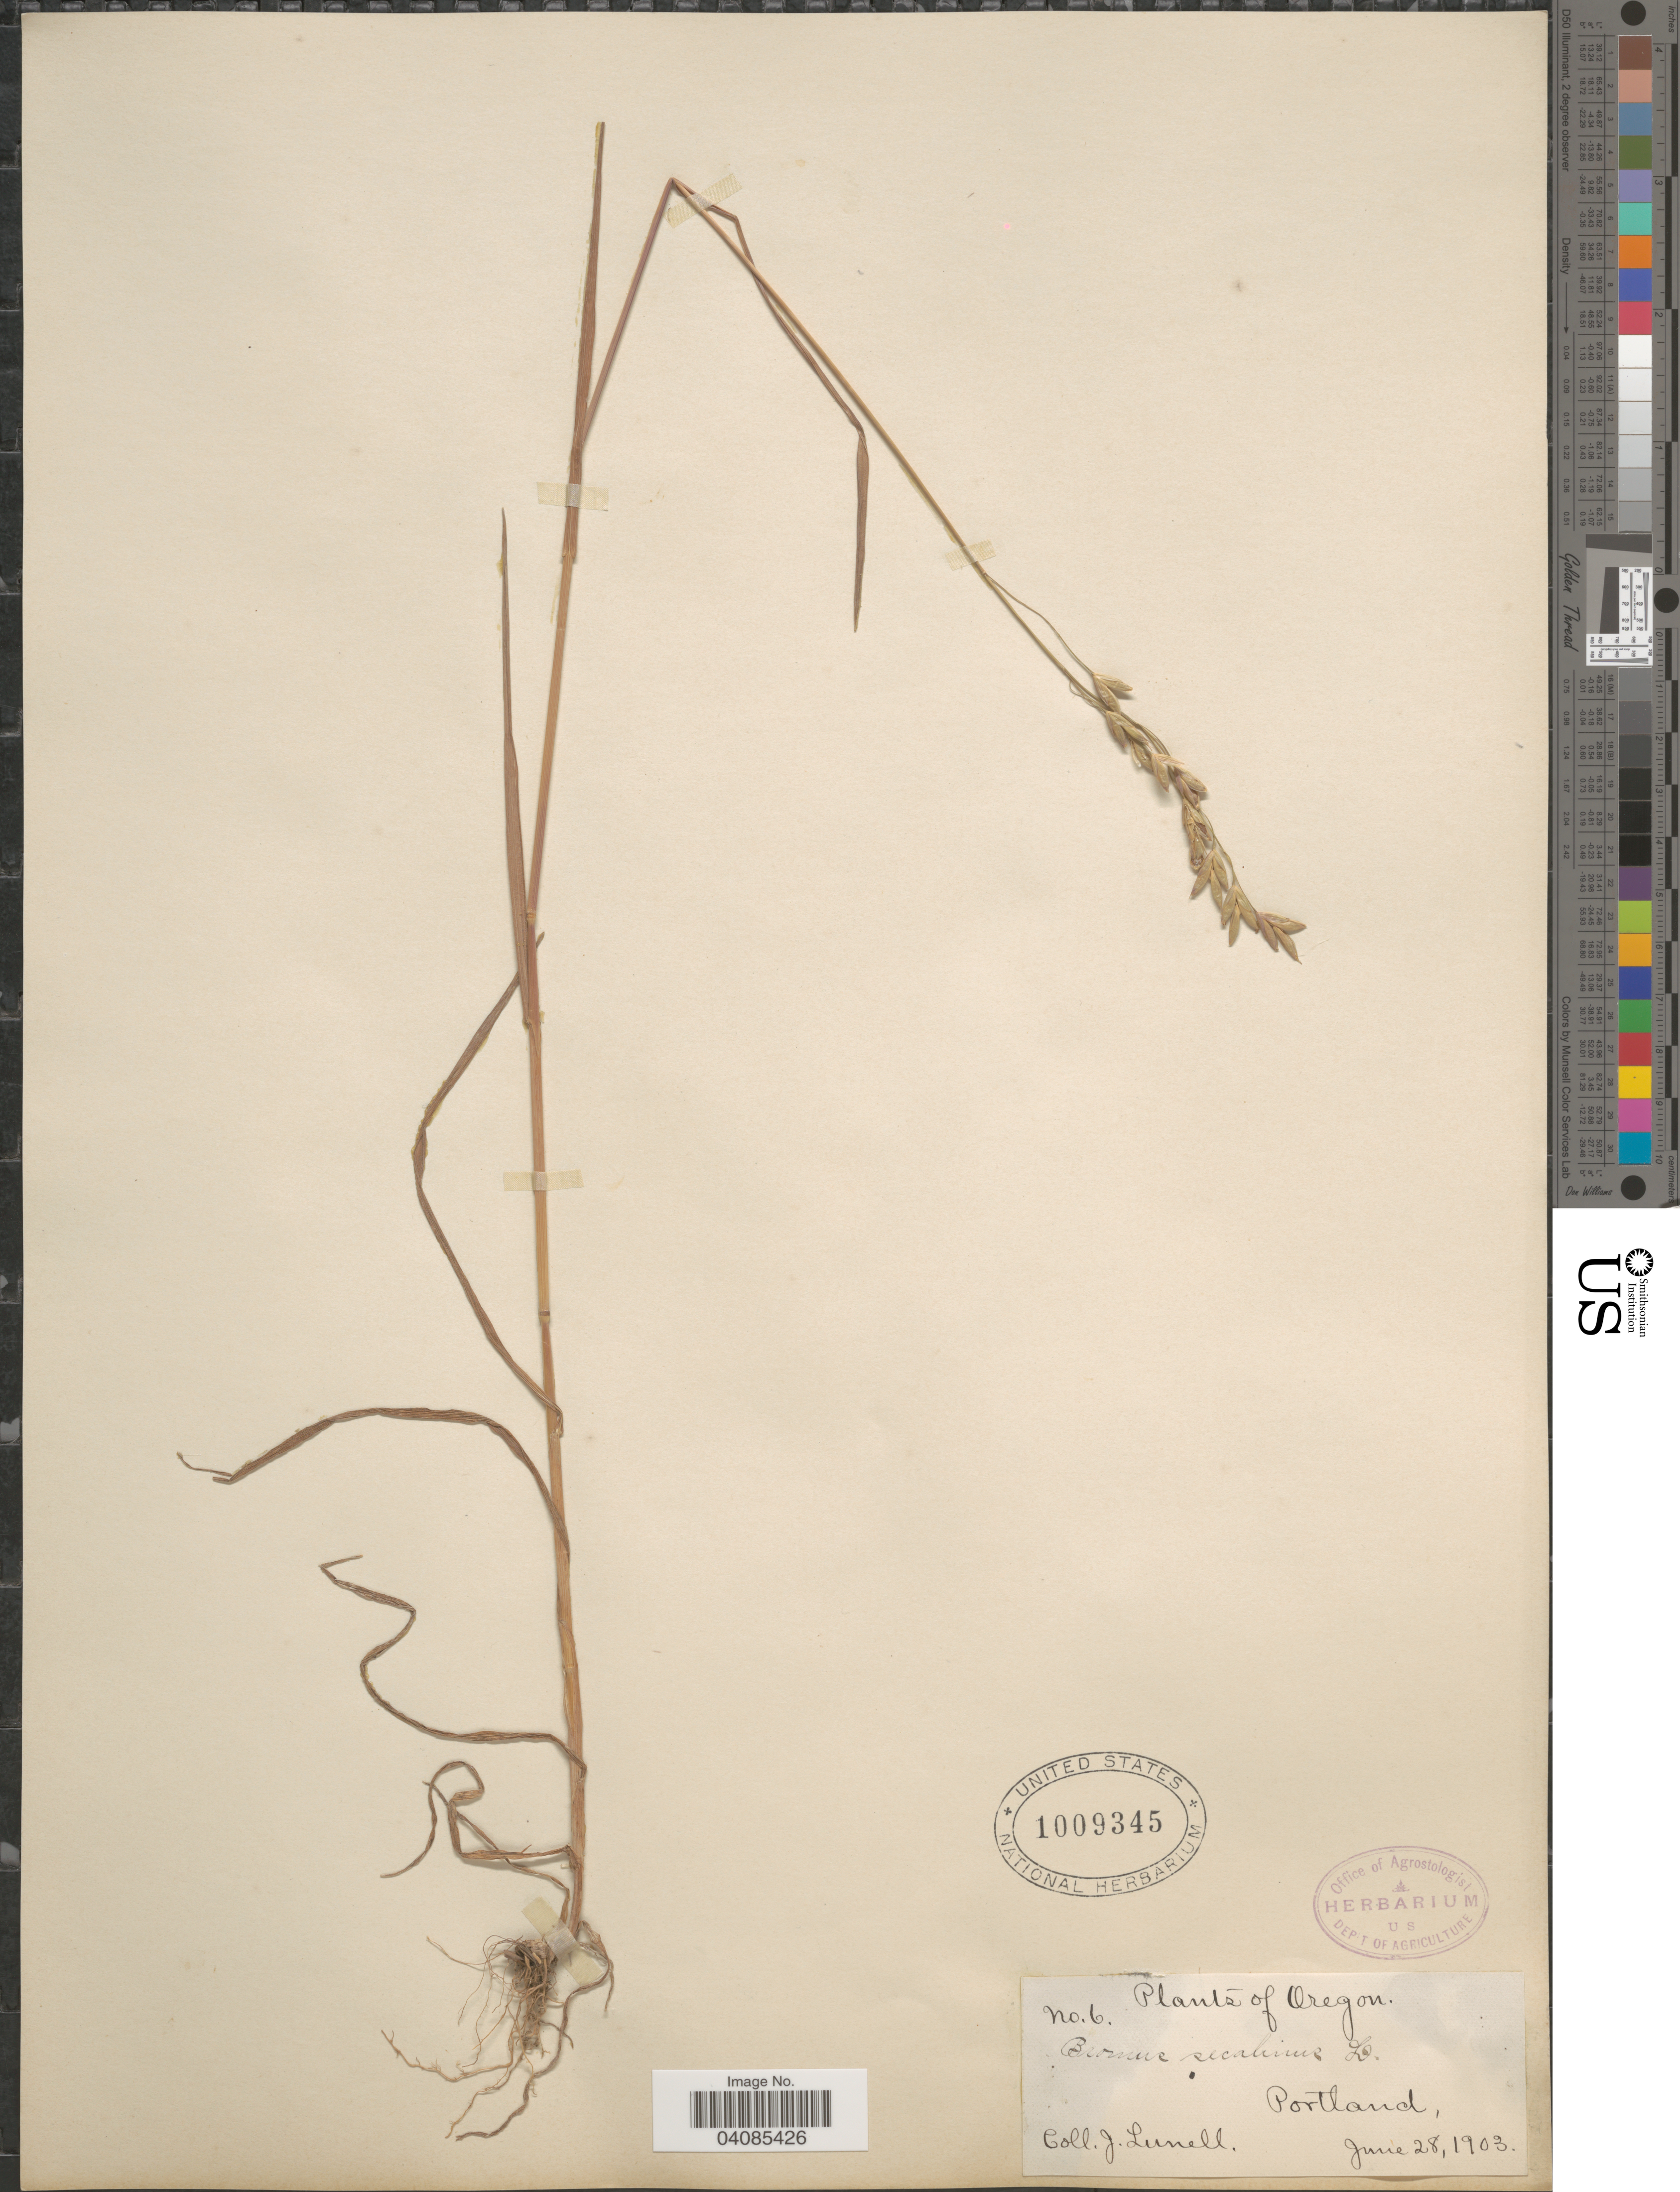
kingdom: Plantae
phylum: Tracheophyta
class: Liliopsida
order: Poales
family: Poaceae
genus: Bromus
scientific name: Bromus secalinus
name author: L.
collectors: J. Lunell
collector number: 6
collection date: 1903-06-28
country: United States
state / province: Oregon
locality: Portland.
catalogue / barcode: US 1009345